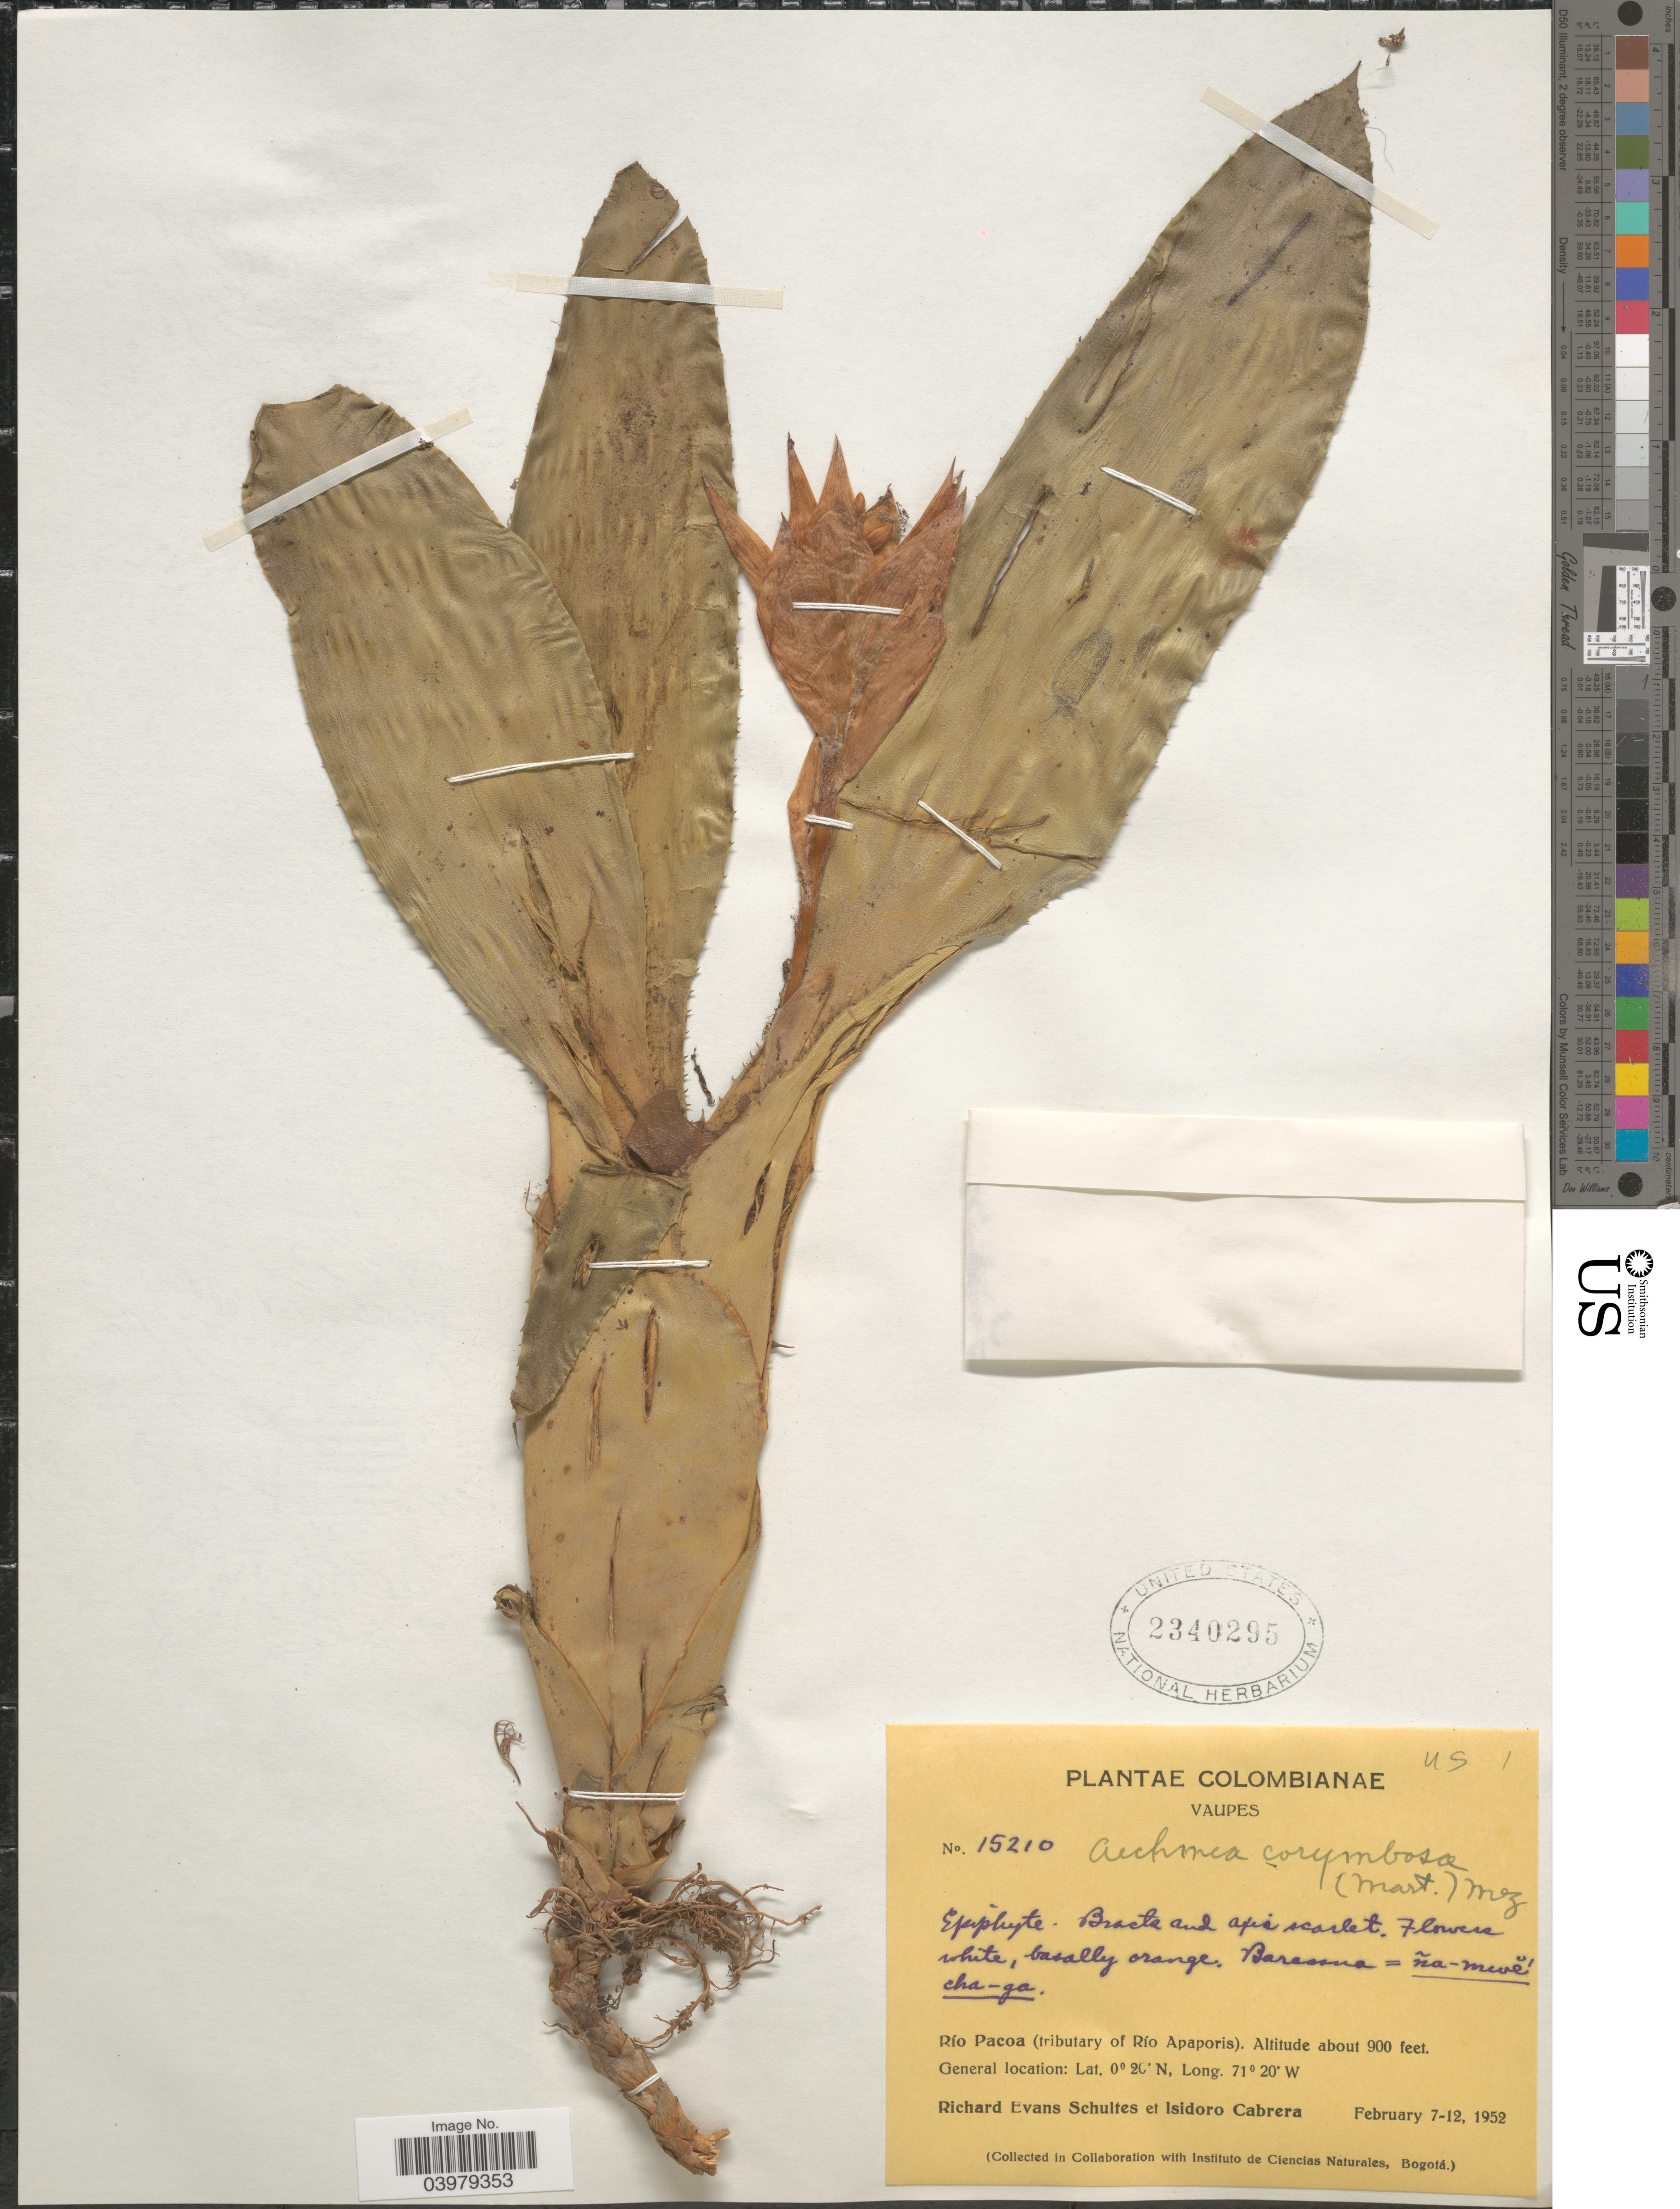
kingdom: Plantae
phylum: Tracheophyta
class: Liliopsida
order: Poales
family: Bromeliaceae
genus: Aechmea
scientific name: Aechmea corymbosa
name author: (Mart. ex Schult. f.) Mez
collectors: R. E. Schultes & I. Cabrera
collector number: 15210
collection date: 1952-02-07/1952-02-12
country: Colombia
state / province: Vaupés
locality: Río Pacoa (tributary of Río Apaporis).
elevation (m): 274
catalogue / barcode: US 2340295